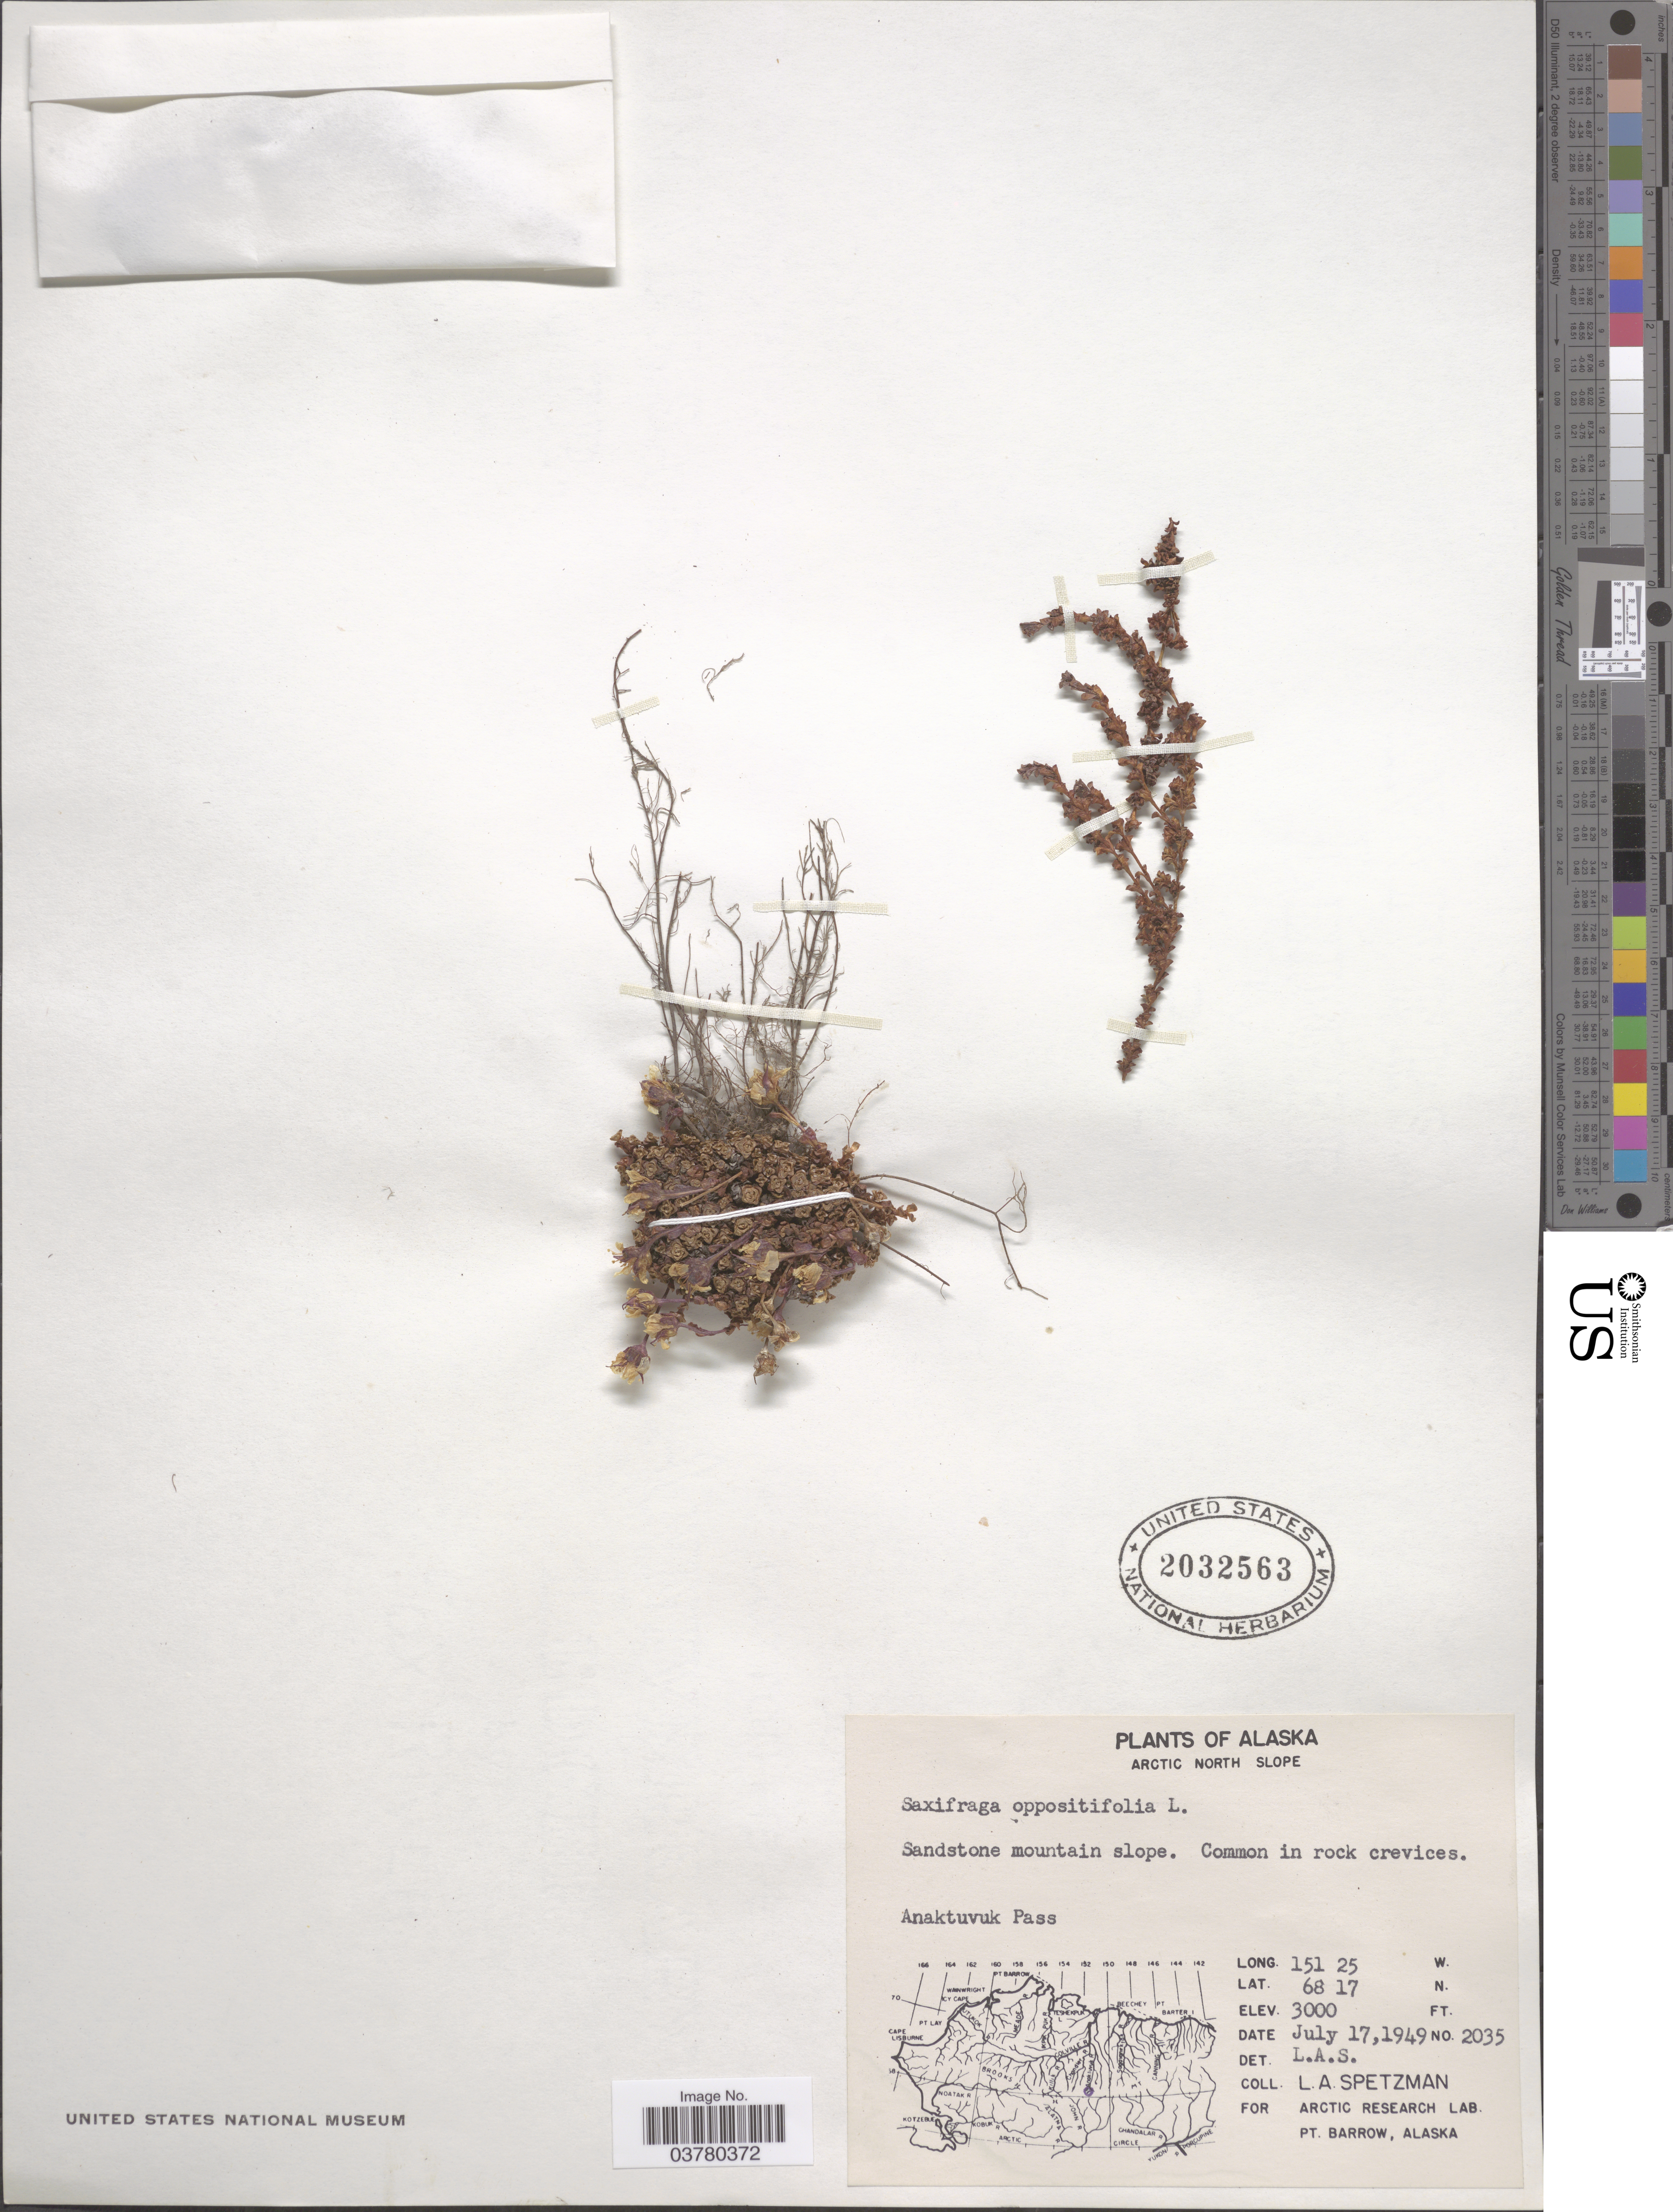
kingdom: Plantae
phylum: Tracheophyta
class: Magnoliopsida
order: Saxifragales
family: Saxifragaceae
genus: Saxifraga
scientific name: Saxifraga oppositifolia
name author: L.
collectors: L. Spetzman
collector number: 2035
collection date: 1949-07-17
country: United States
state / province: Alaska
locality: Arctic North Slope. Sandstone mountain slope. Anaktuvuk Pass.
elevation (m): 914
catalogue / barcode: US 2032563